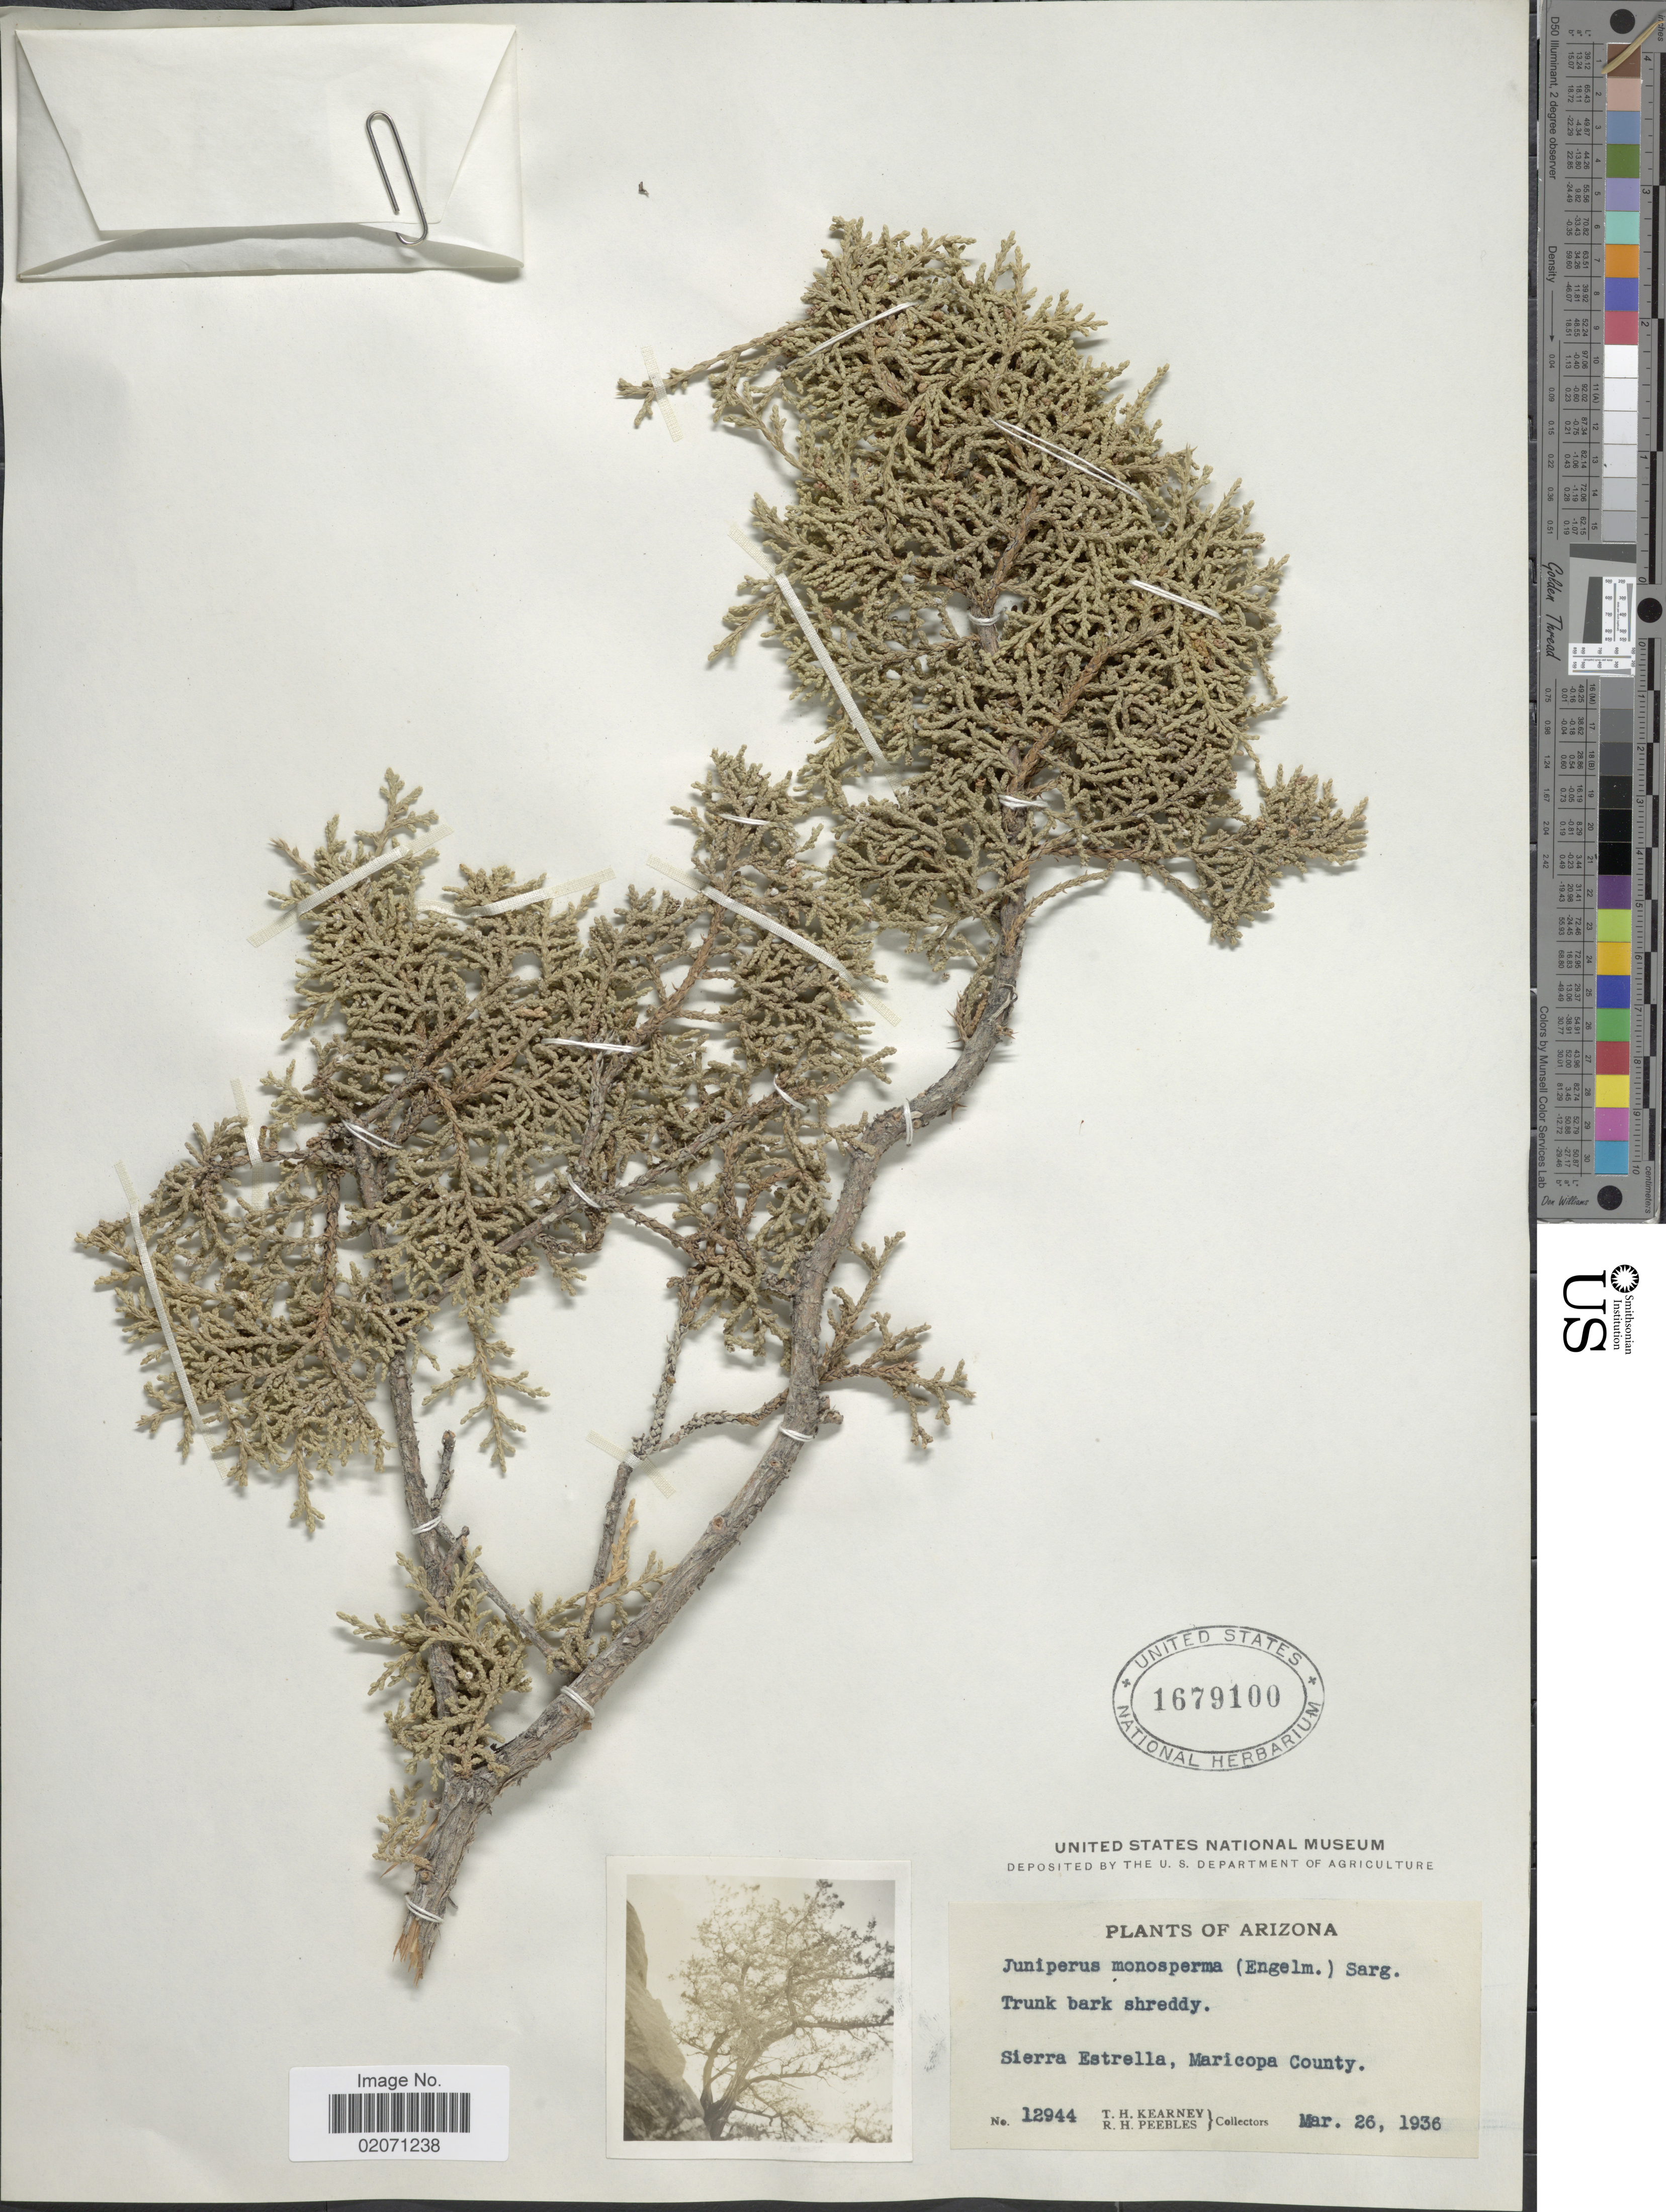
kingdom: Plantae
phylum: Tracheophyta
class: Pinopsida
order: Pinales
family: Cupressaceae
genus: Juniperus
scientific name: Juniperus monosperma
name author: (Engelm.) Sarg.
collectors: T. H. Kearney & R. H. Peebles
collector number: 12944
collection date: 1936-03-26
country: United States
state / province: Arizona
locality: Sierra Estrella, Maricopa County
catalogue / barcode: US 1679100